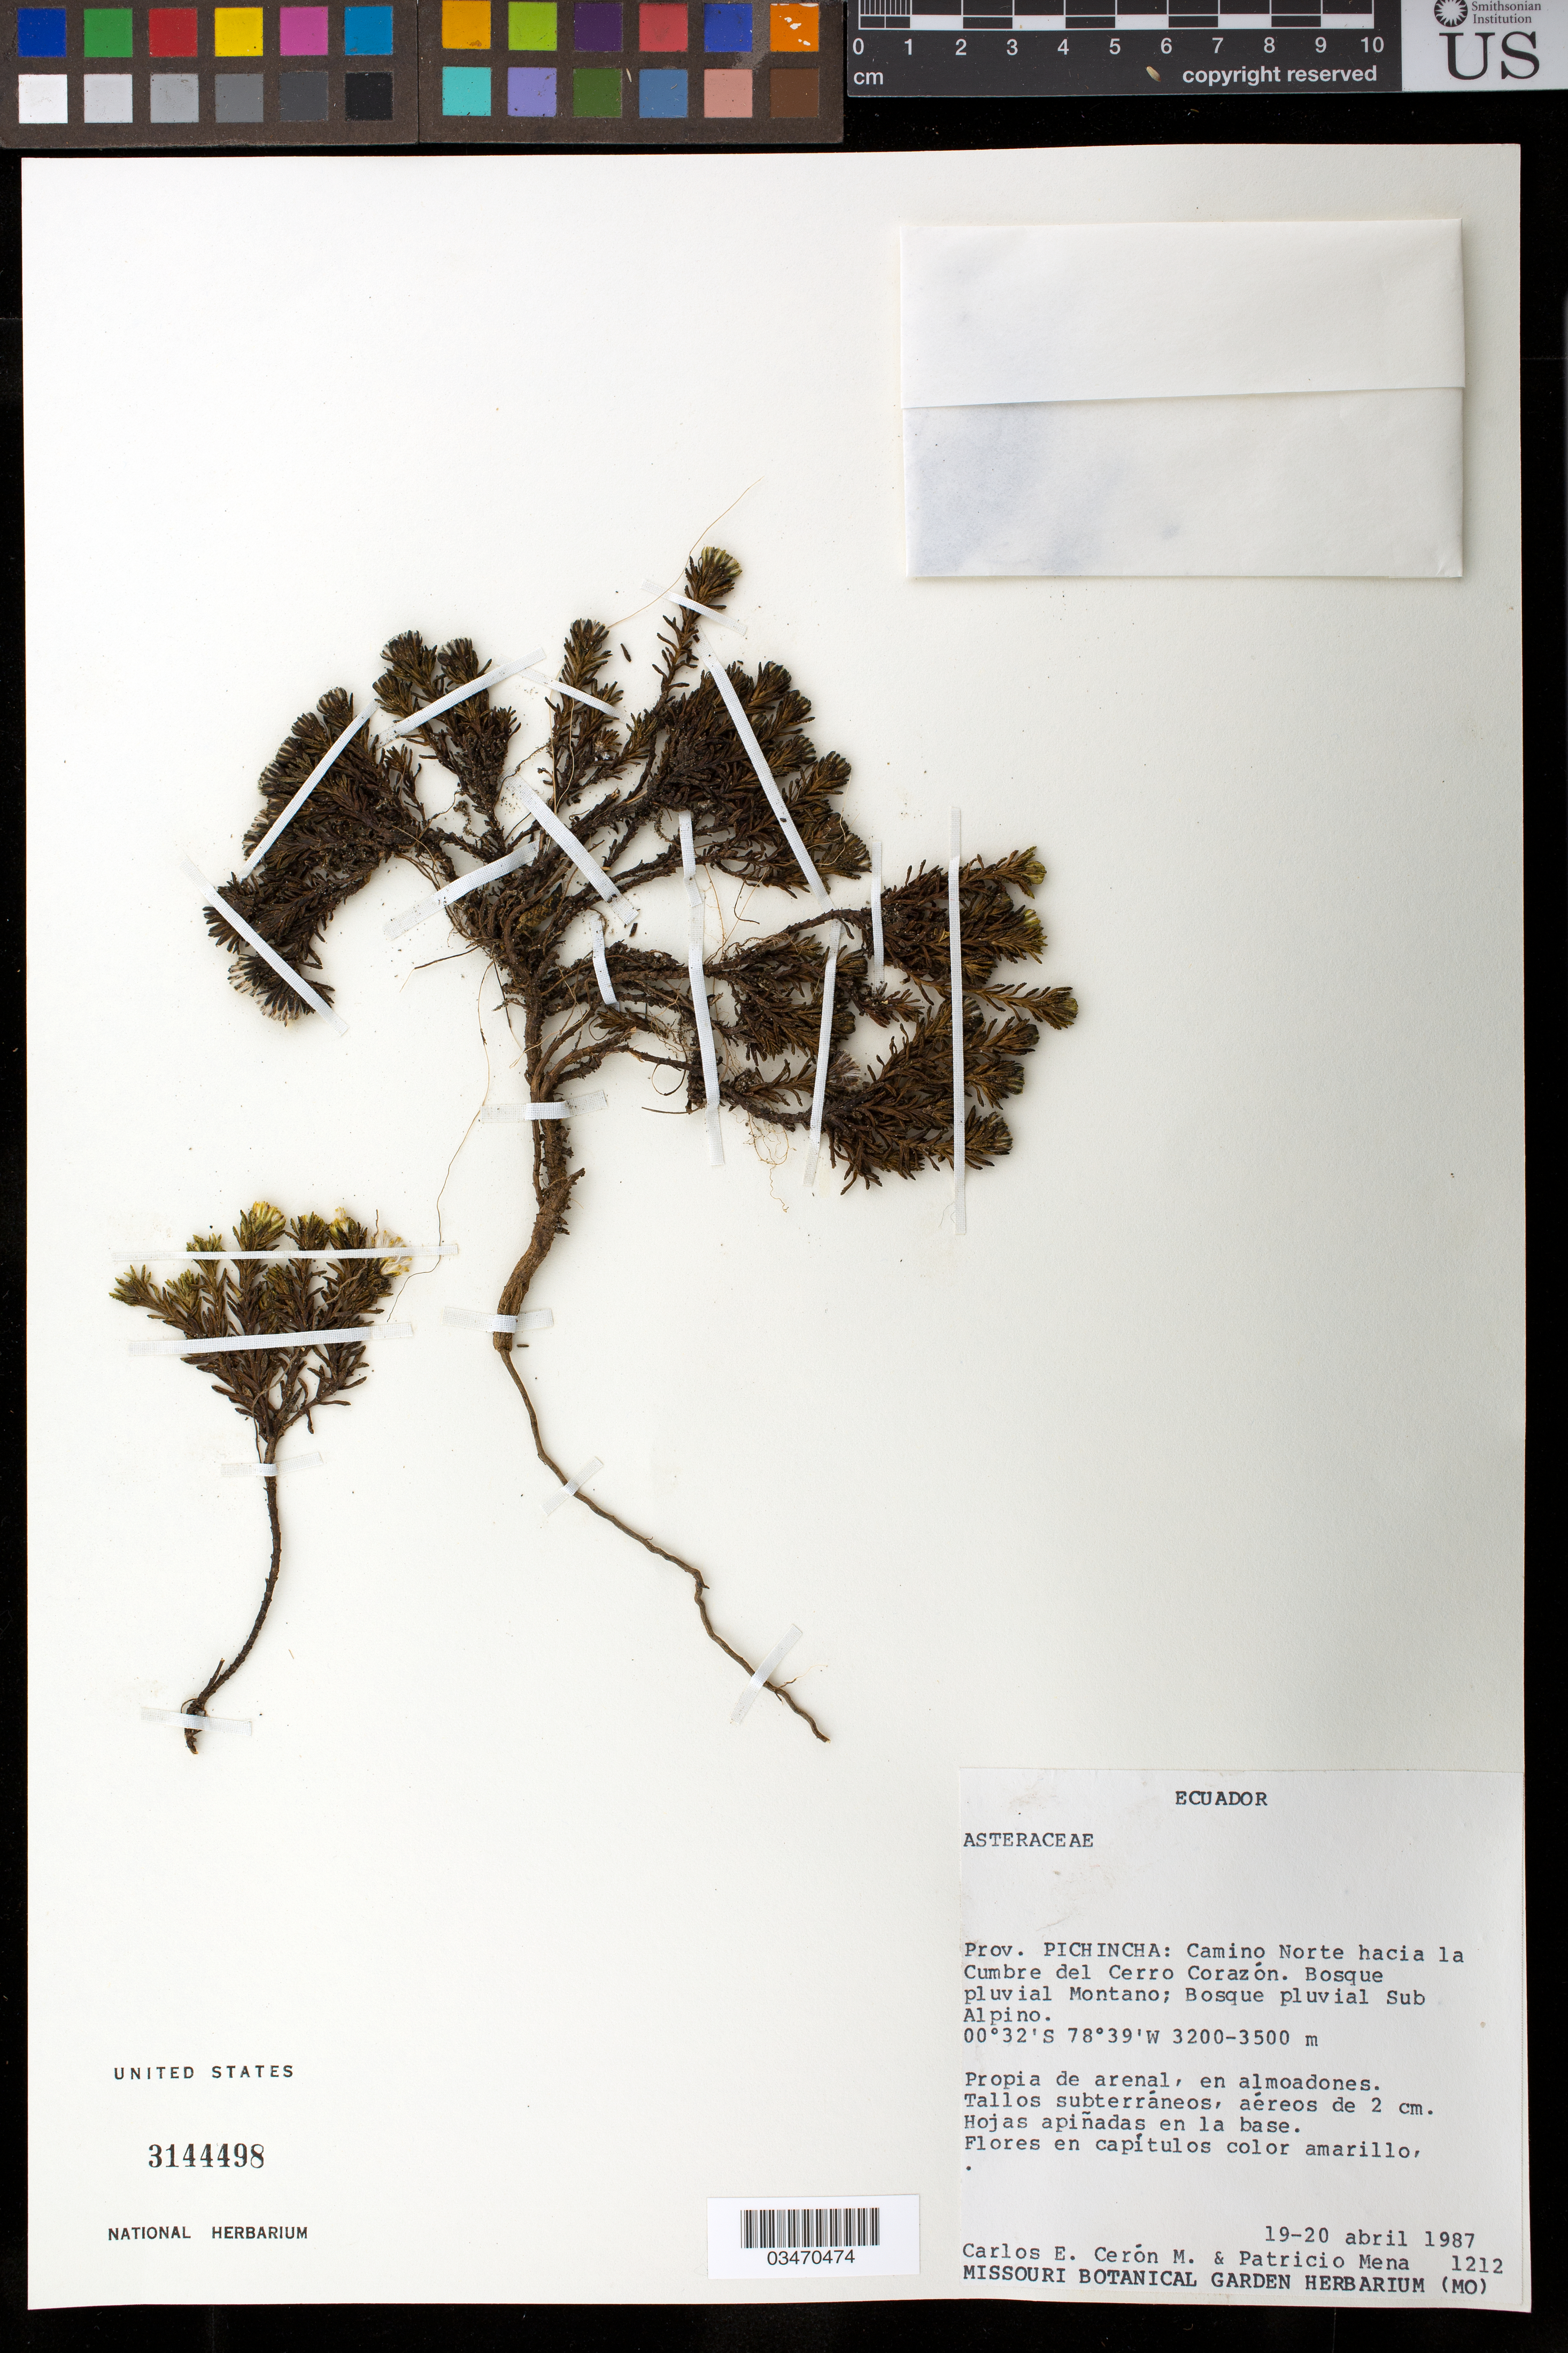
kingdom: Plantae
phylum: Tracheophyta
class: Magnoliopsida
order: Asterales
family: Asteraceae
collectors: C. E. Cerón M. & P. Mena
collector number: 1212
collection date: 1987-04-19/1987-04-20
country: Ecuador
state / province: Pichincha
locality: Camino Norte hacia la Cumbre del Cerro Corazon. Bosque pluvial Montano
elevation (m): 3200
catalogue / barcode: US 3144498